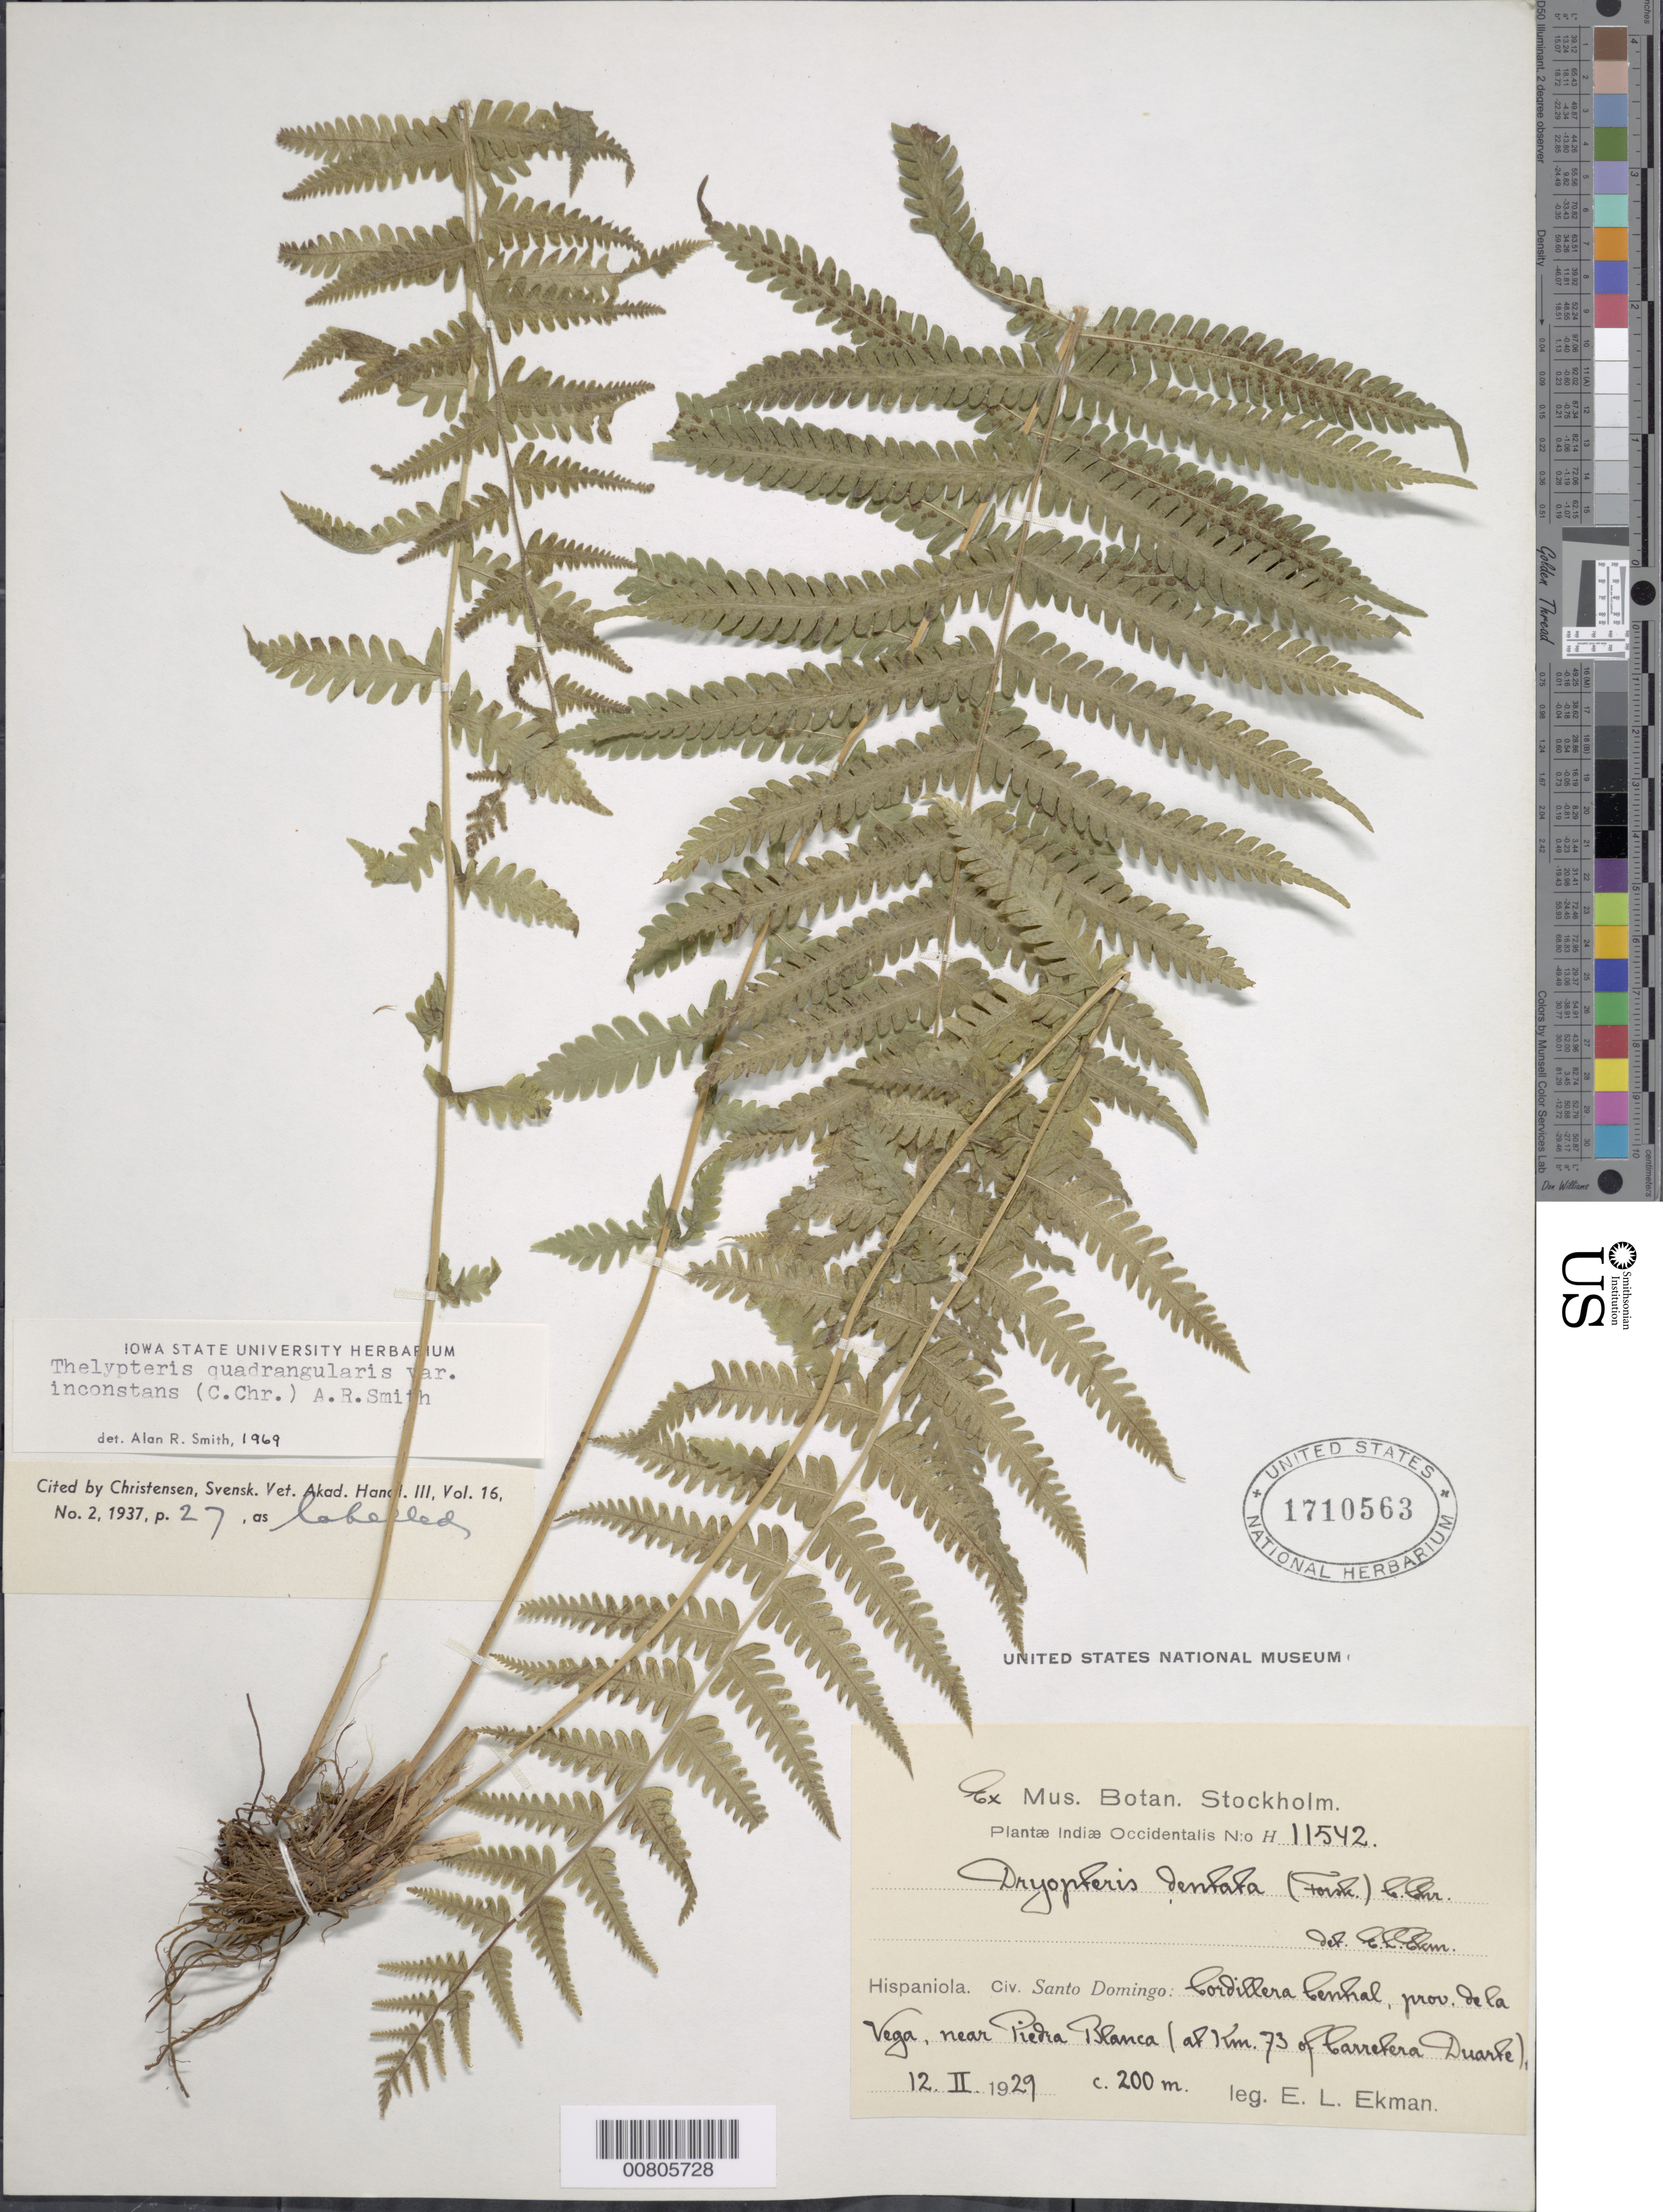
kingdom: Plantae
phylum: Tracheophyta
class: Polypodiopsida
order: Polypodiales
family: Thelypteridaceae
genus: Christella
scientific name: Christella hispidula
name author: (Decne.) Holttum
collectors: E. L. Ekman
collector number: H 11542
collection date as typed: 12 Feb 1929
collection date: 1929-02-12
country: Dominican Republic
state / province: La Vega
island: Hispaniola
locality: Cordillera Central, near Piedra Blanca, at km 73 of Carretera Duarte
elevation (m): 200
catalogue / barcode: US 1710563